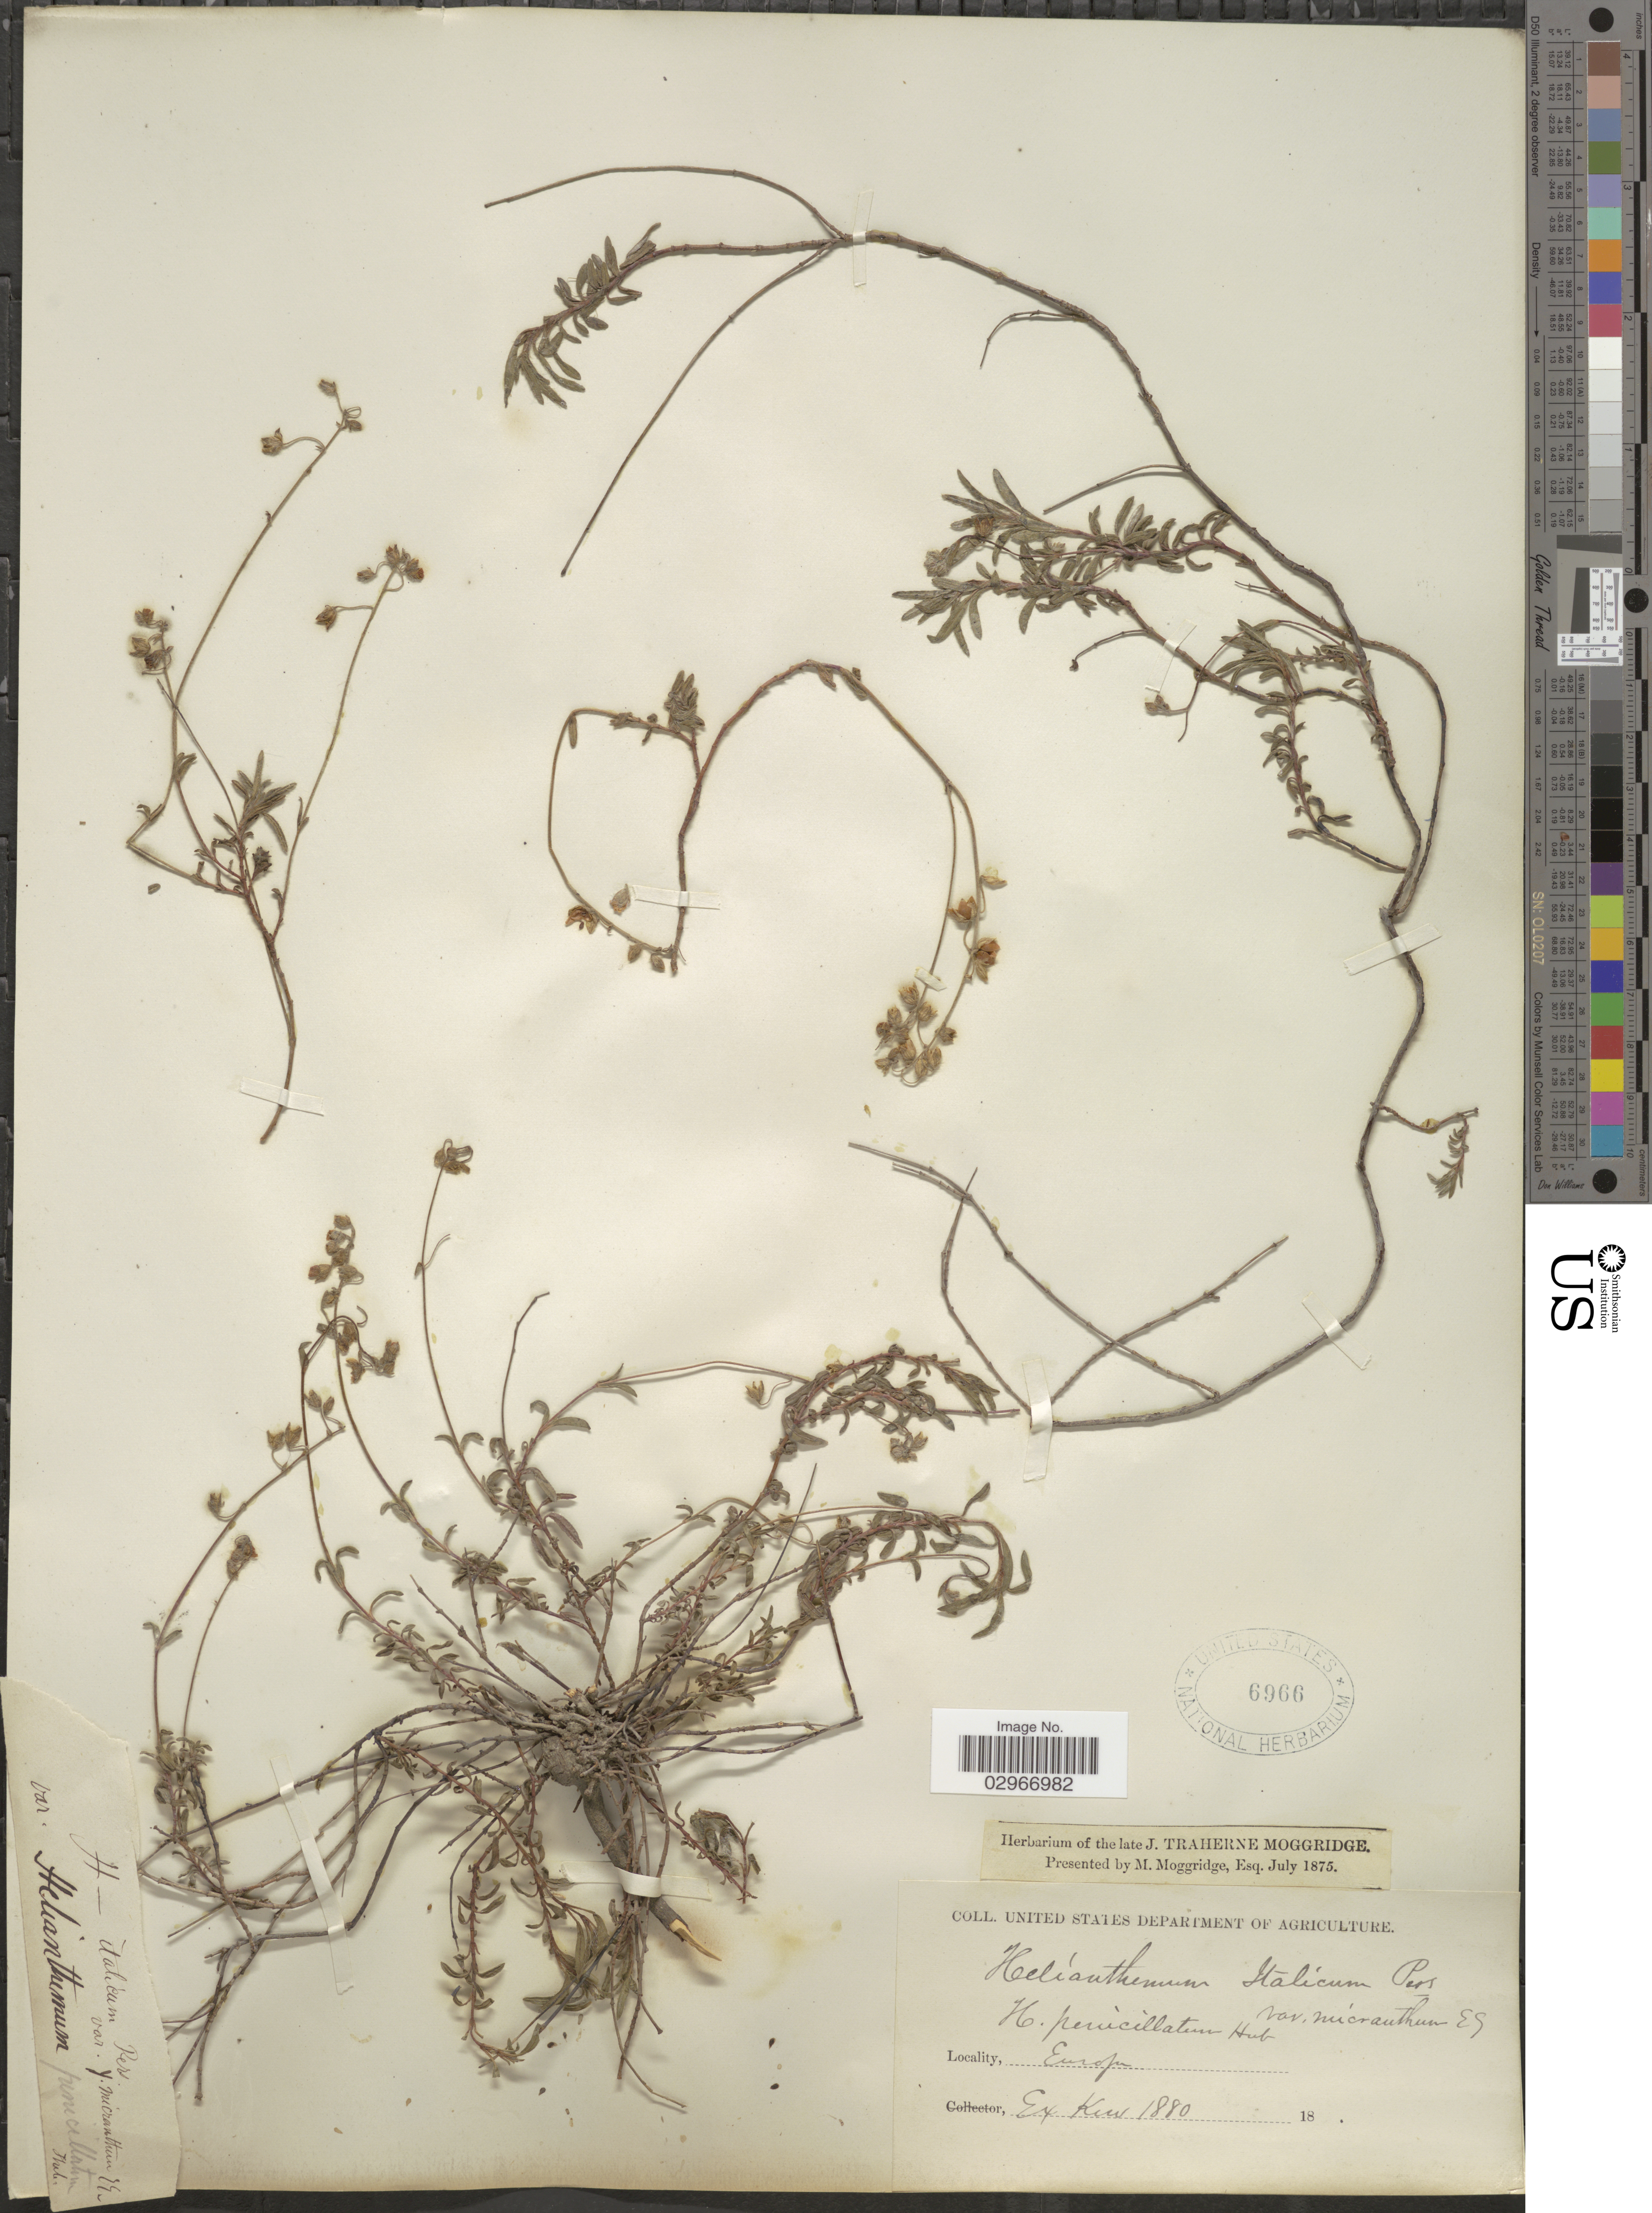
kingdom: Plantae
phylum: Tracheophyta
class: Magnoliopsida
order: Malvales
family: Cistaceae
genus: Helianthemum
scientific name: Helianthemum italicum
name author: Pers.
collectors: Facchini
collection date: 1880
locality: Europe.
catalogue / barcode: US 6966